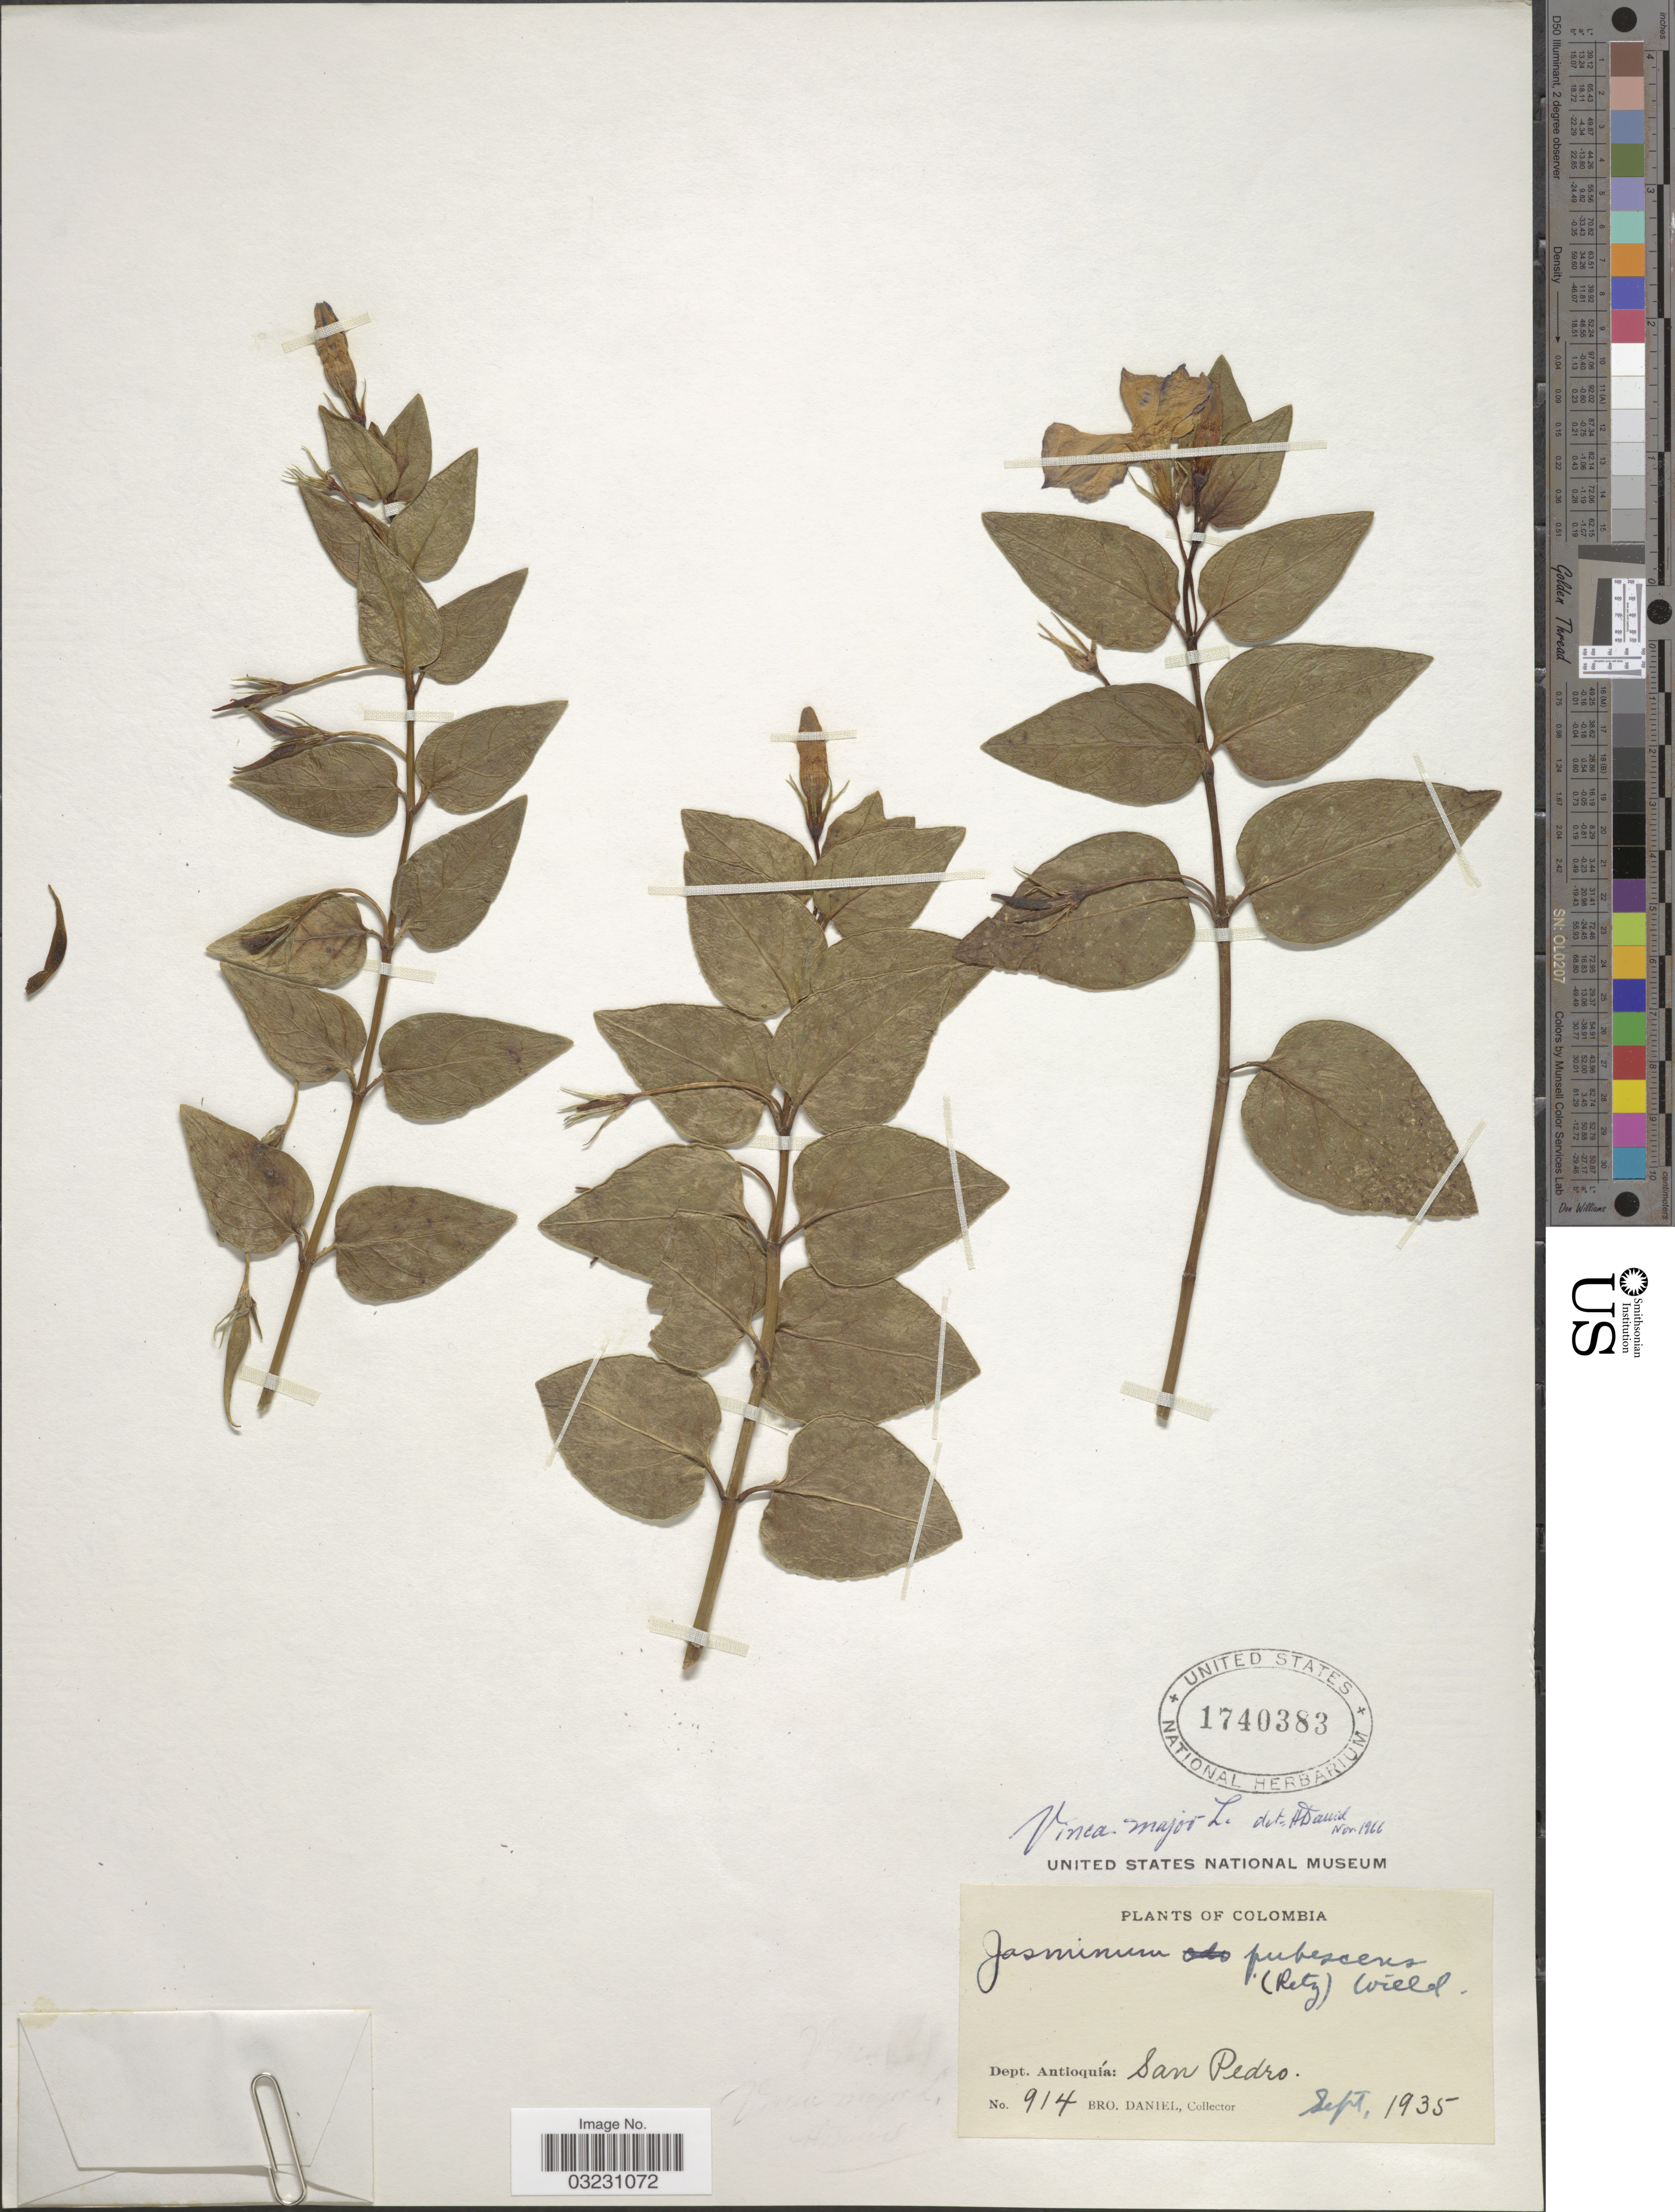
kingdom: Plantae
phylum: Tracheophyta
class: Magnoliopsida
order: Gentianales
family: Apocynaceae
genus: Vinca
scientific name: Vinca major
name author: L.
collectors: Bro. Daniel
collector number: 914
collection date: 1935-09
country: Colombia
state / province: Antioquia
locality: San Pedro.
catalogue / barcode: US 1740383